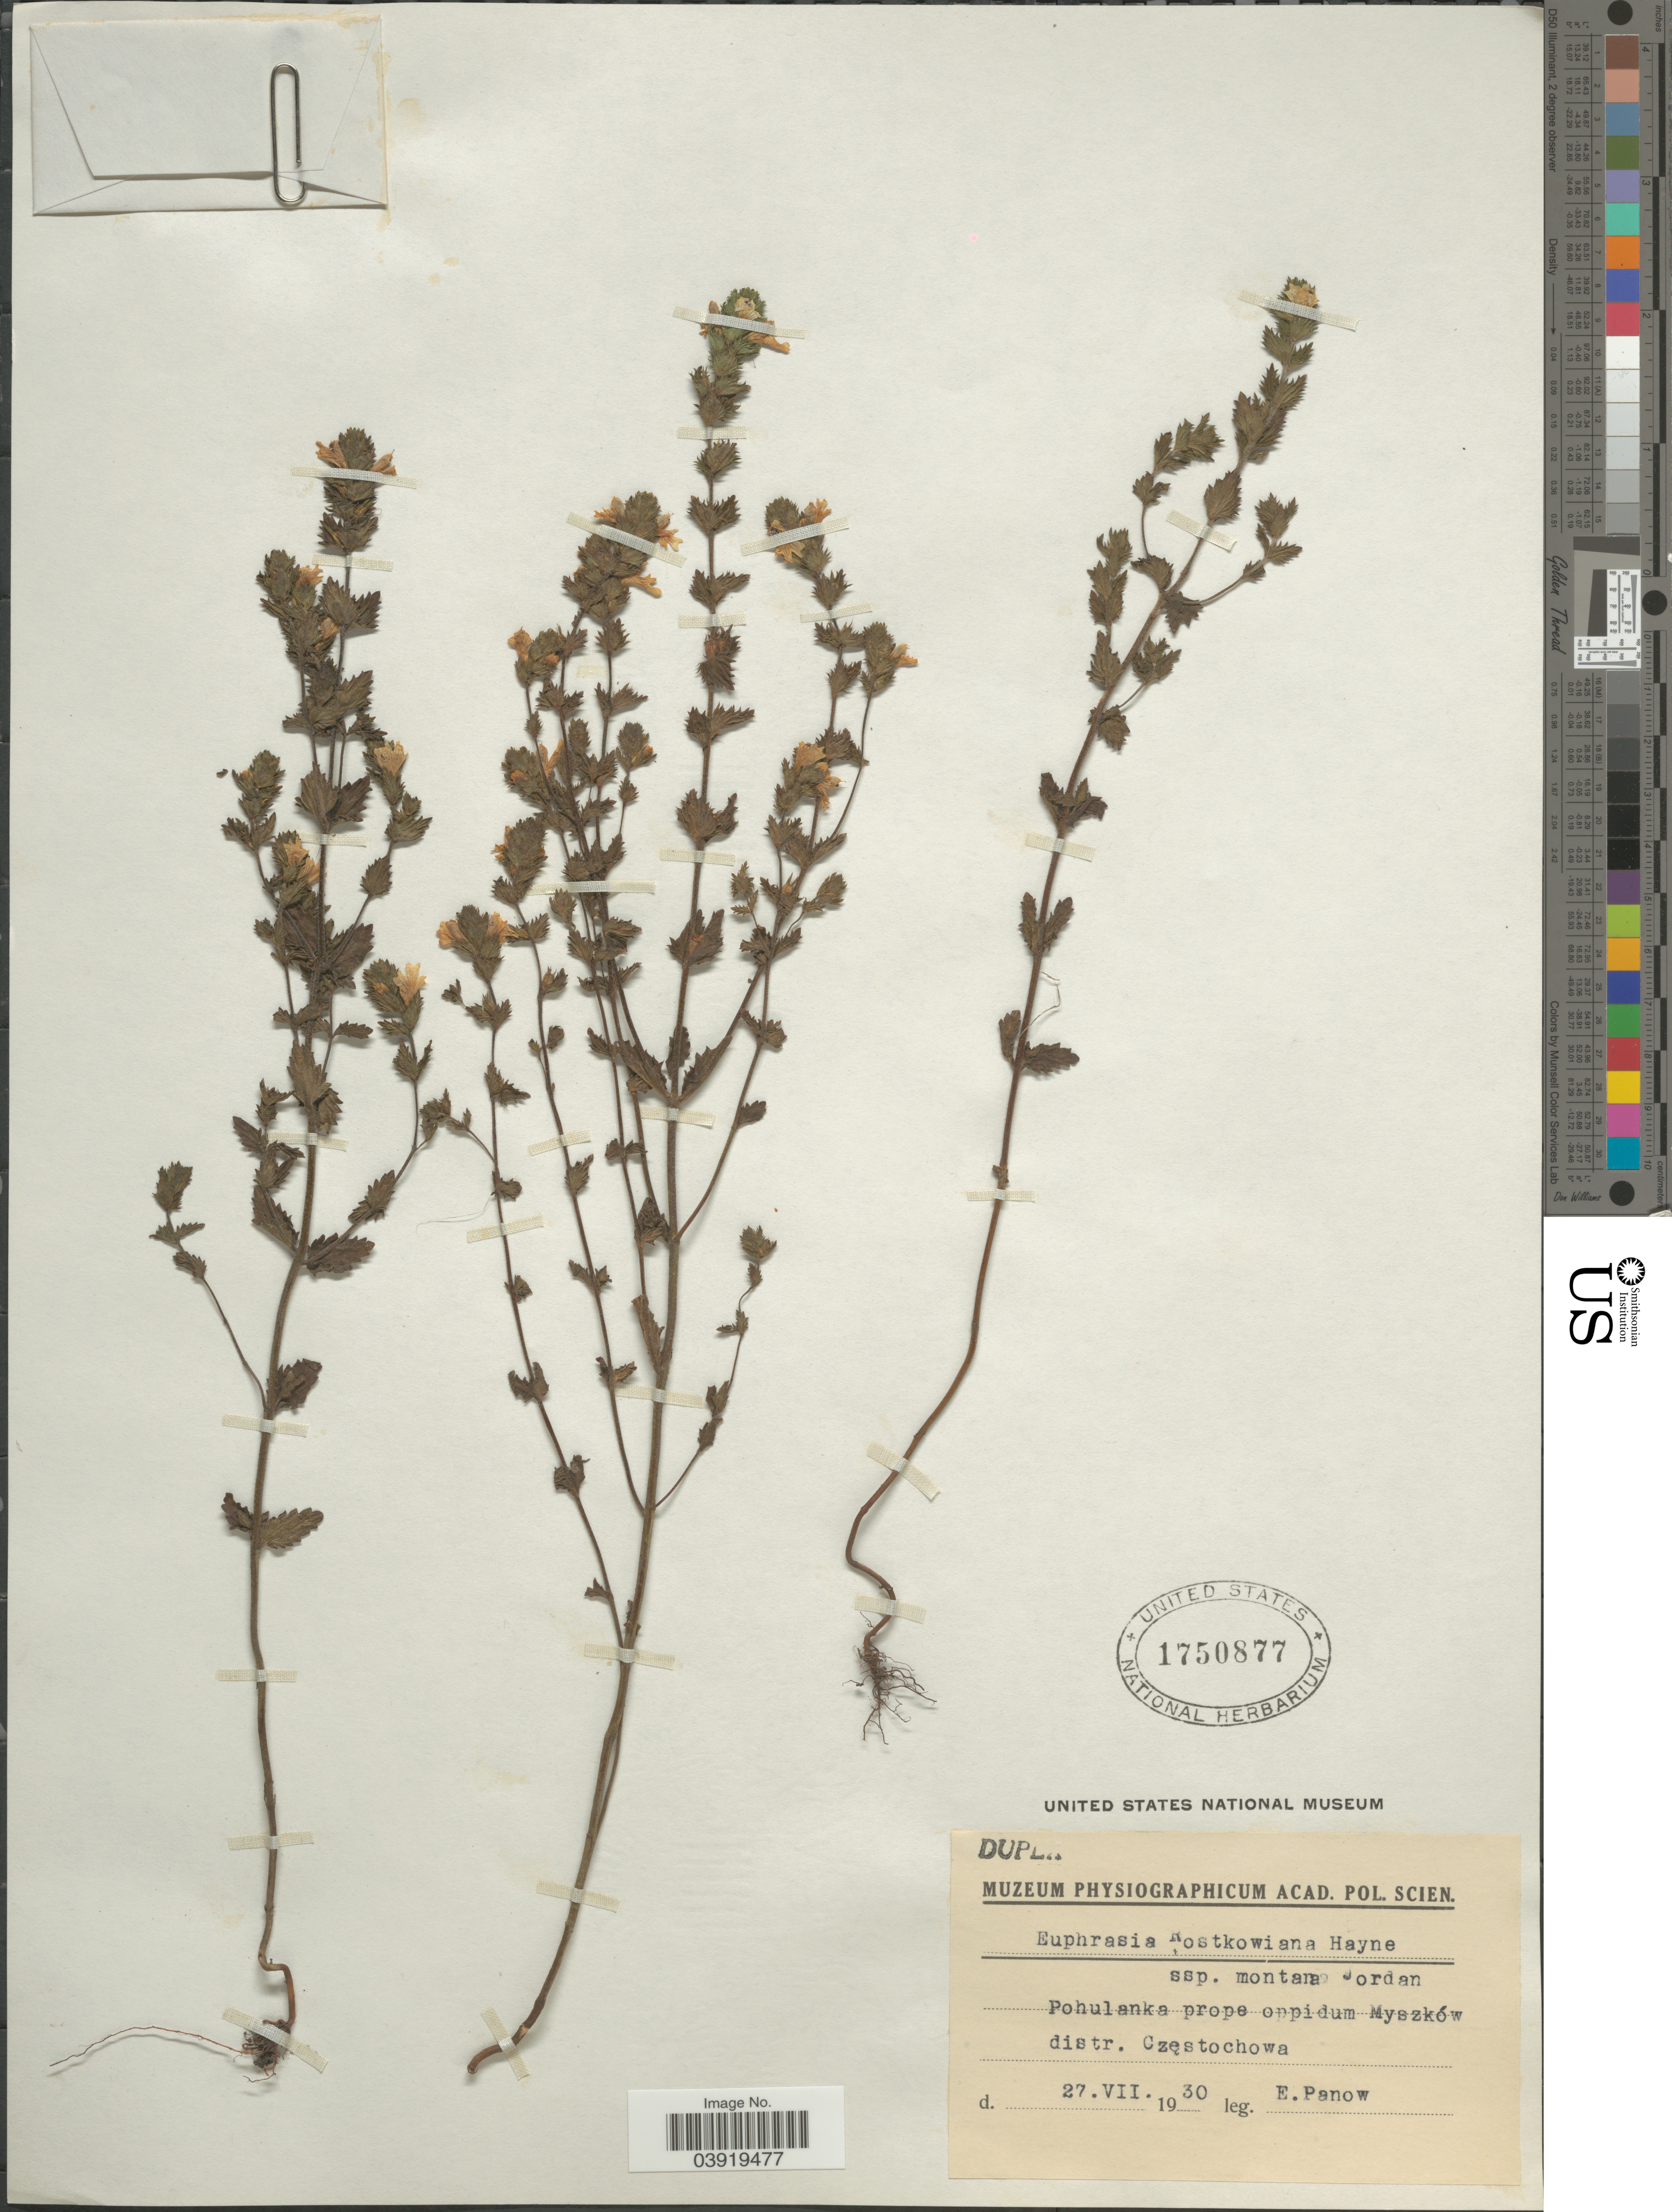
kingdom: Plantae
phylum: Tracheophyta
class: Magnoliopsida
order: Lamiales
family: Orobanchaceae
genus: Euphrasia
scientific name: Euphrasia rostkoviana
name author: Hayne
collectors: E. Panow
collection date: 1930-07-27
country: Poland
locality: Pohulanka prope oppidum Myszków distr. Częstochowa.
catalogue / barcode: US 1750877